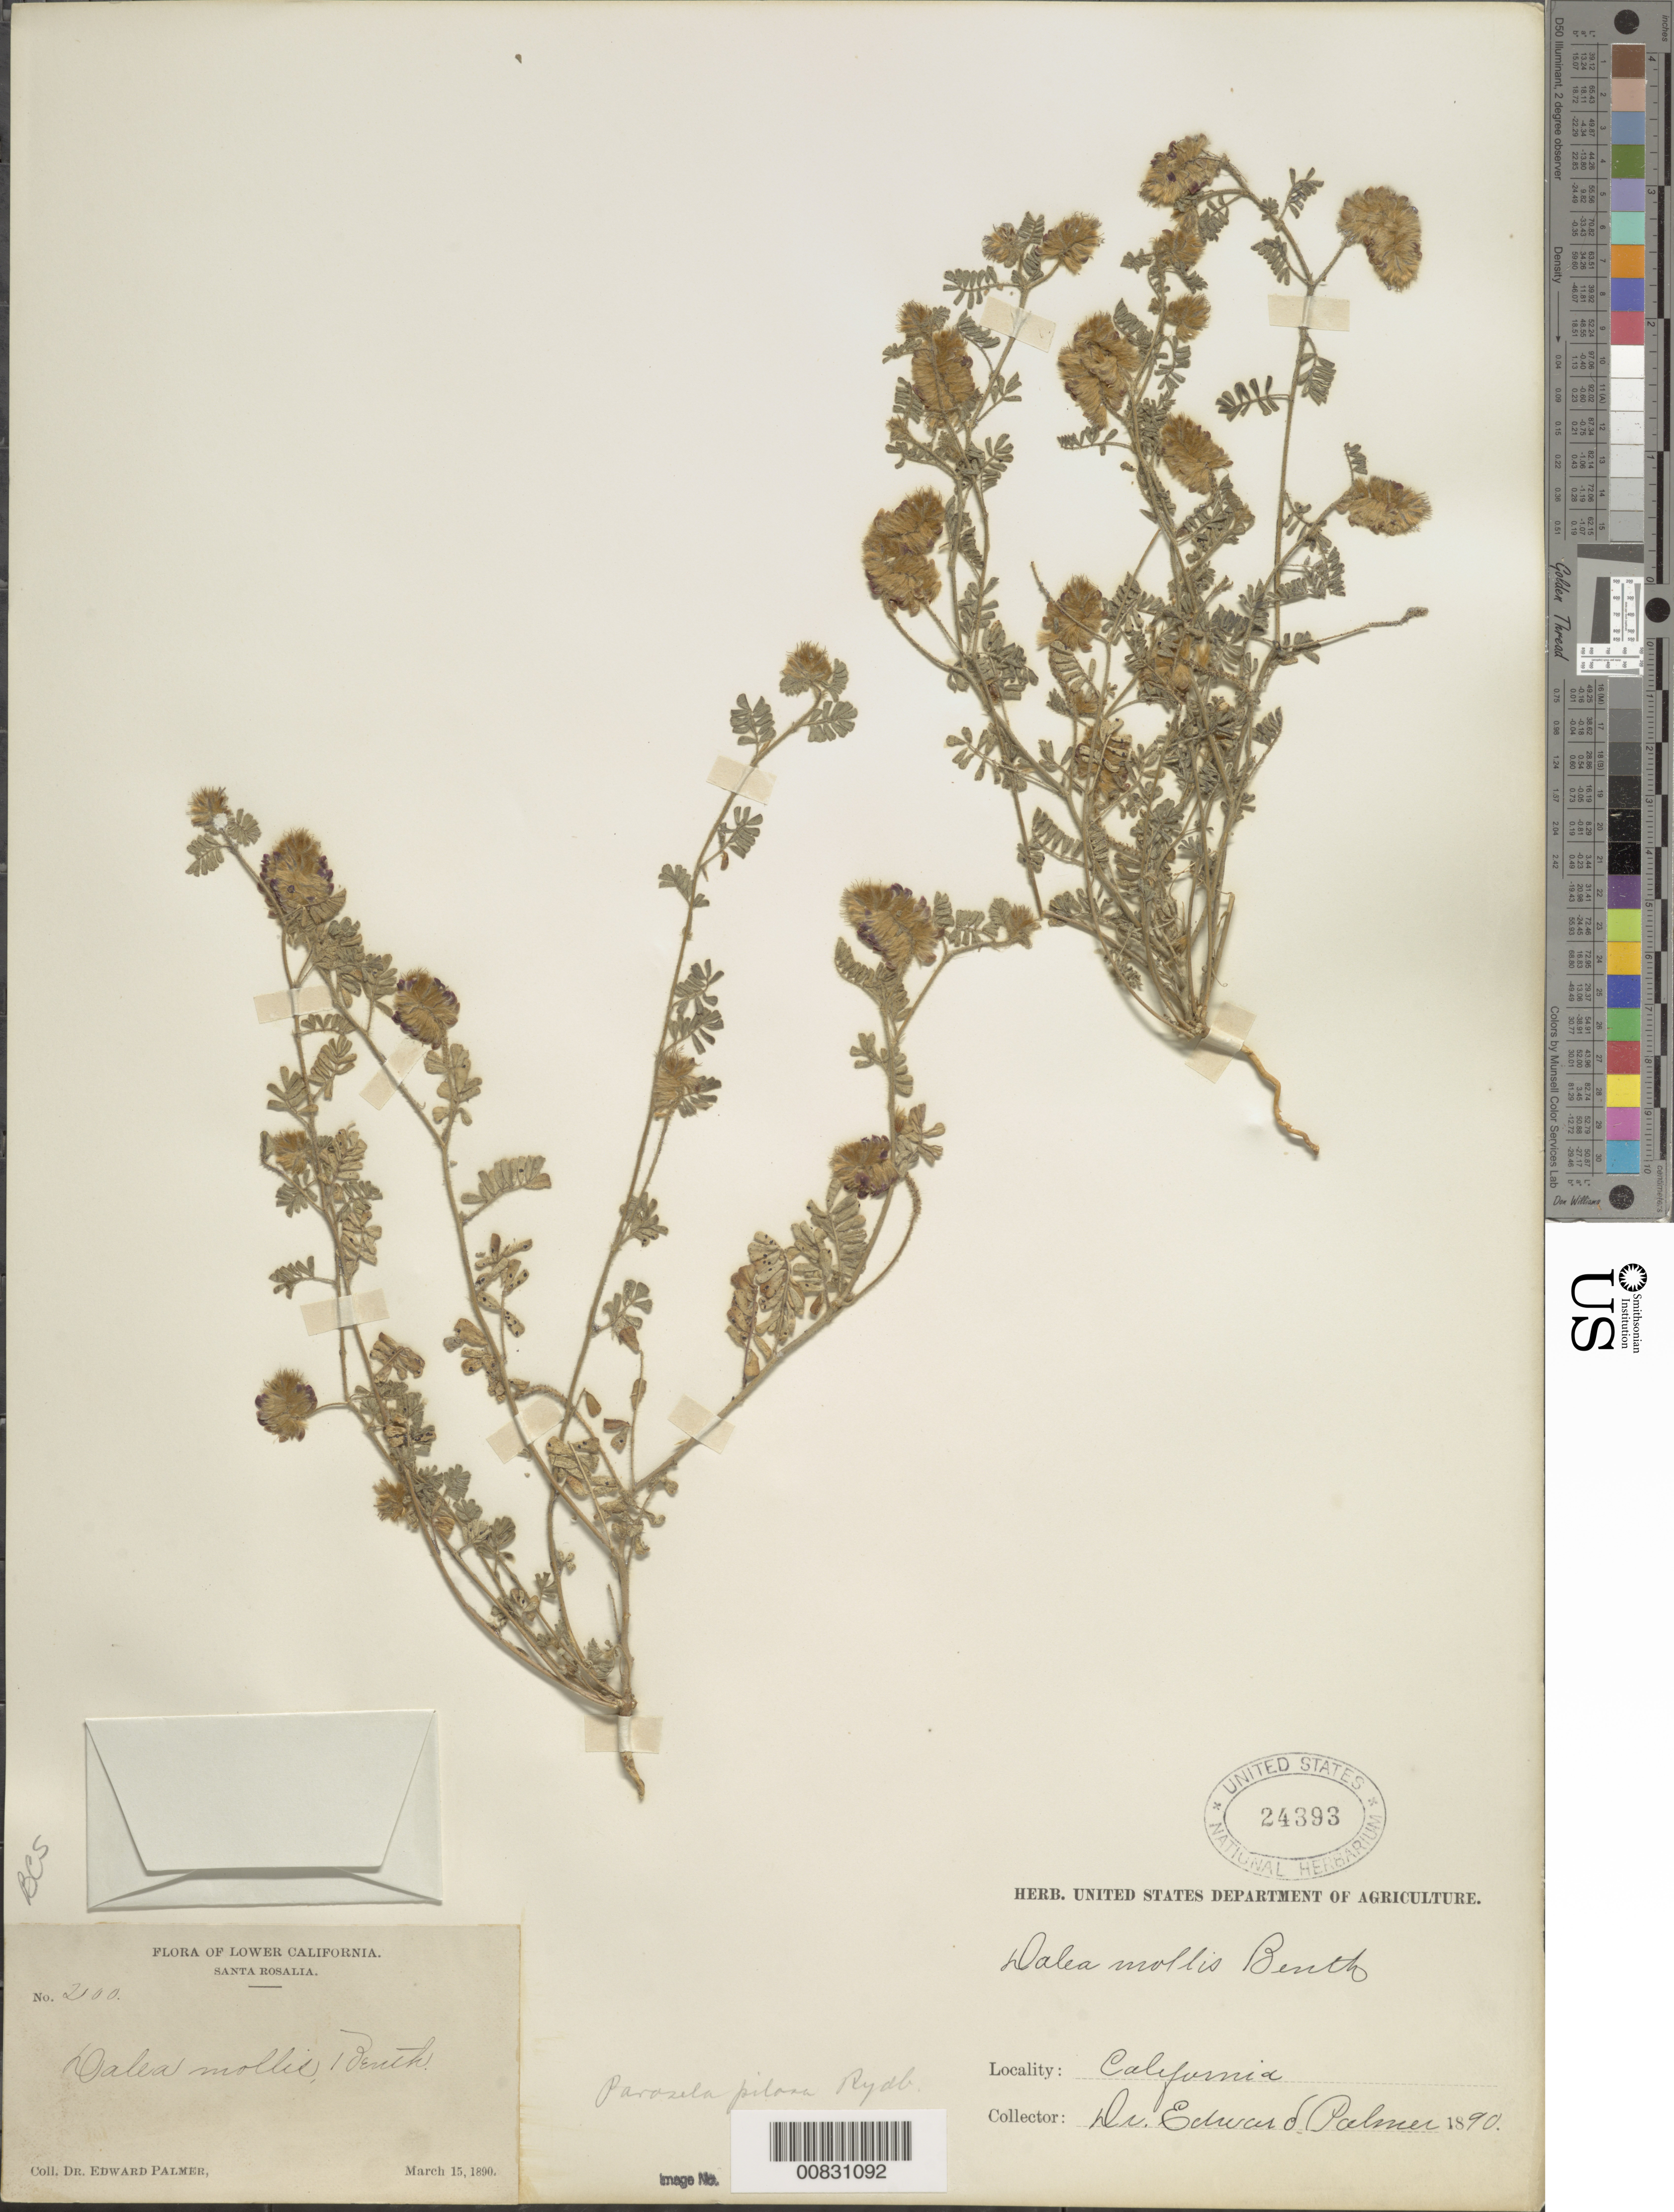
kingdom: Plantae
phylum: Tracheophyta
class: Magnoliopsida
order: Fabales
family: Fabaceae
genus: Dalea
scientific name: Dalea mollis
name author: Benth.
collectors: E. Palmer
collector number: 200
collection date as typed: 15 Mar 1890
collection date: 1890-03-15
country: Mexico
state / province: Baja California Sur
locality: Santa Rosalia, Baja California Sur.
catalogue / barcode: US 24393